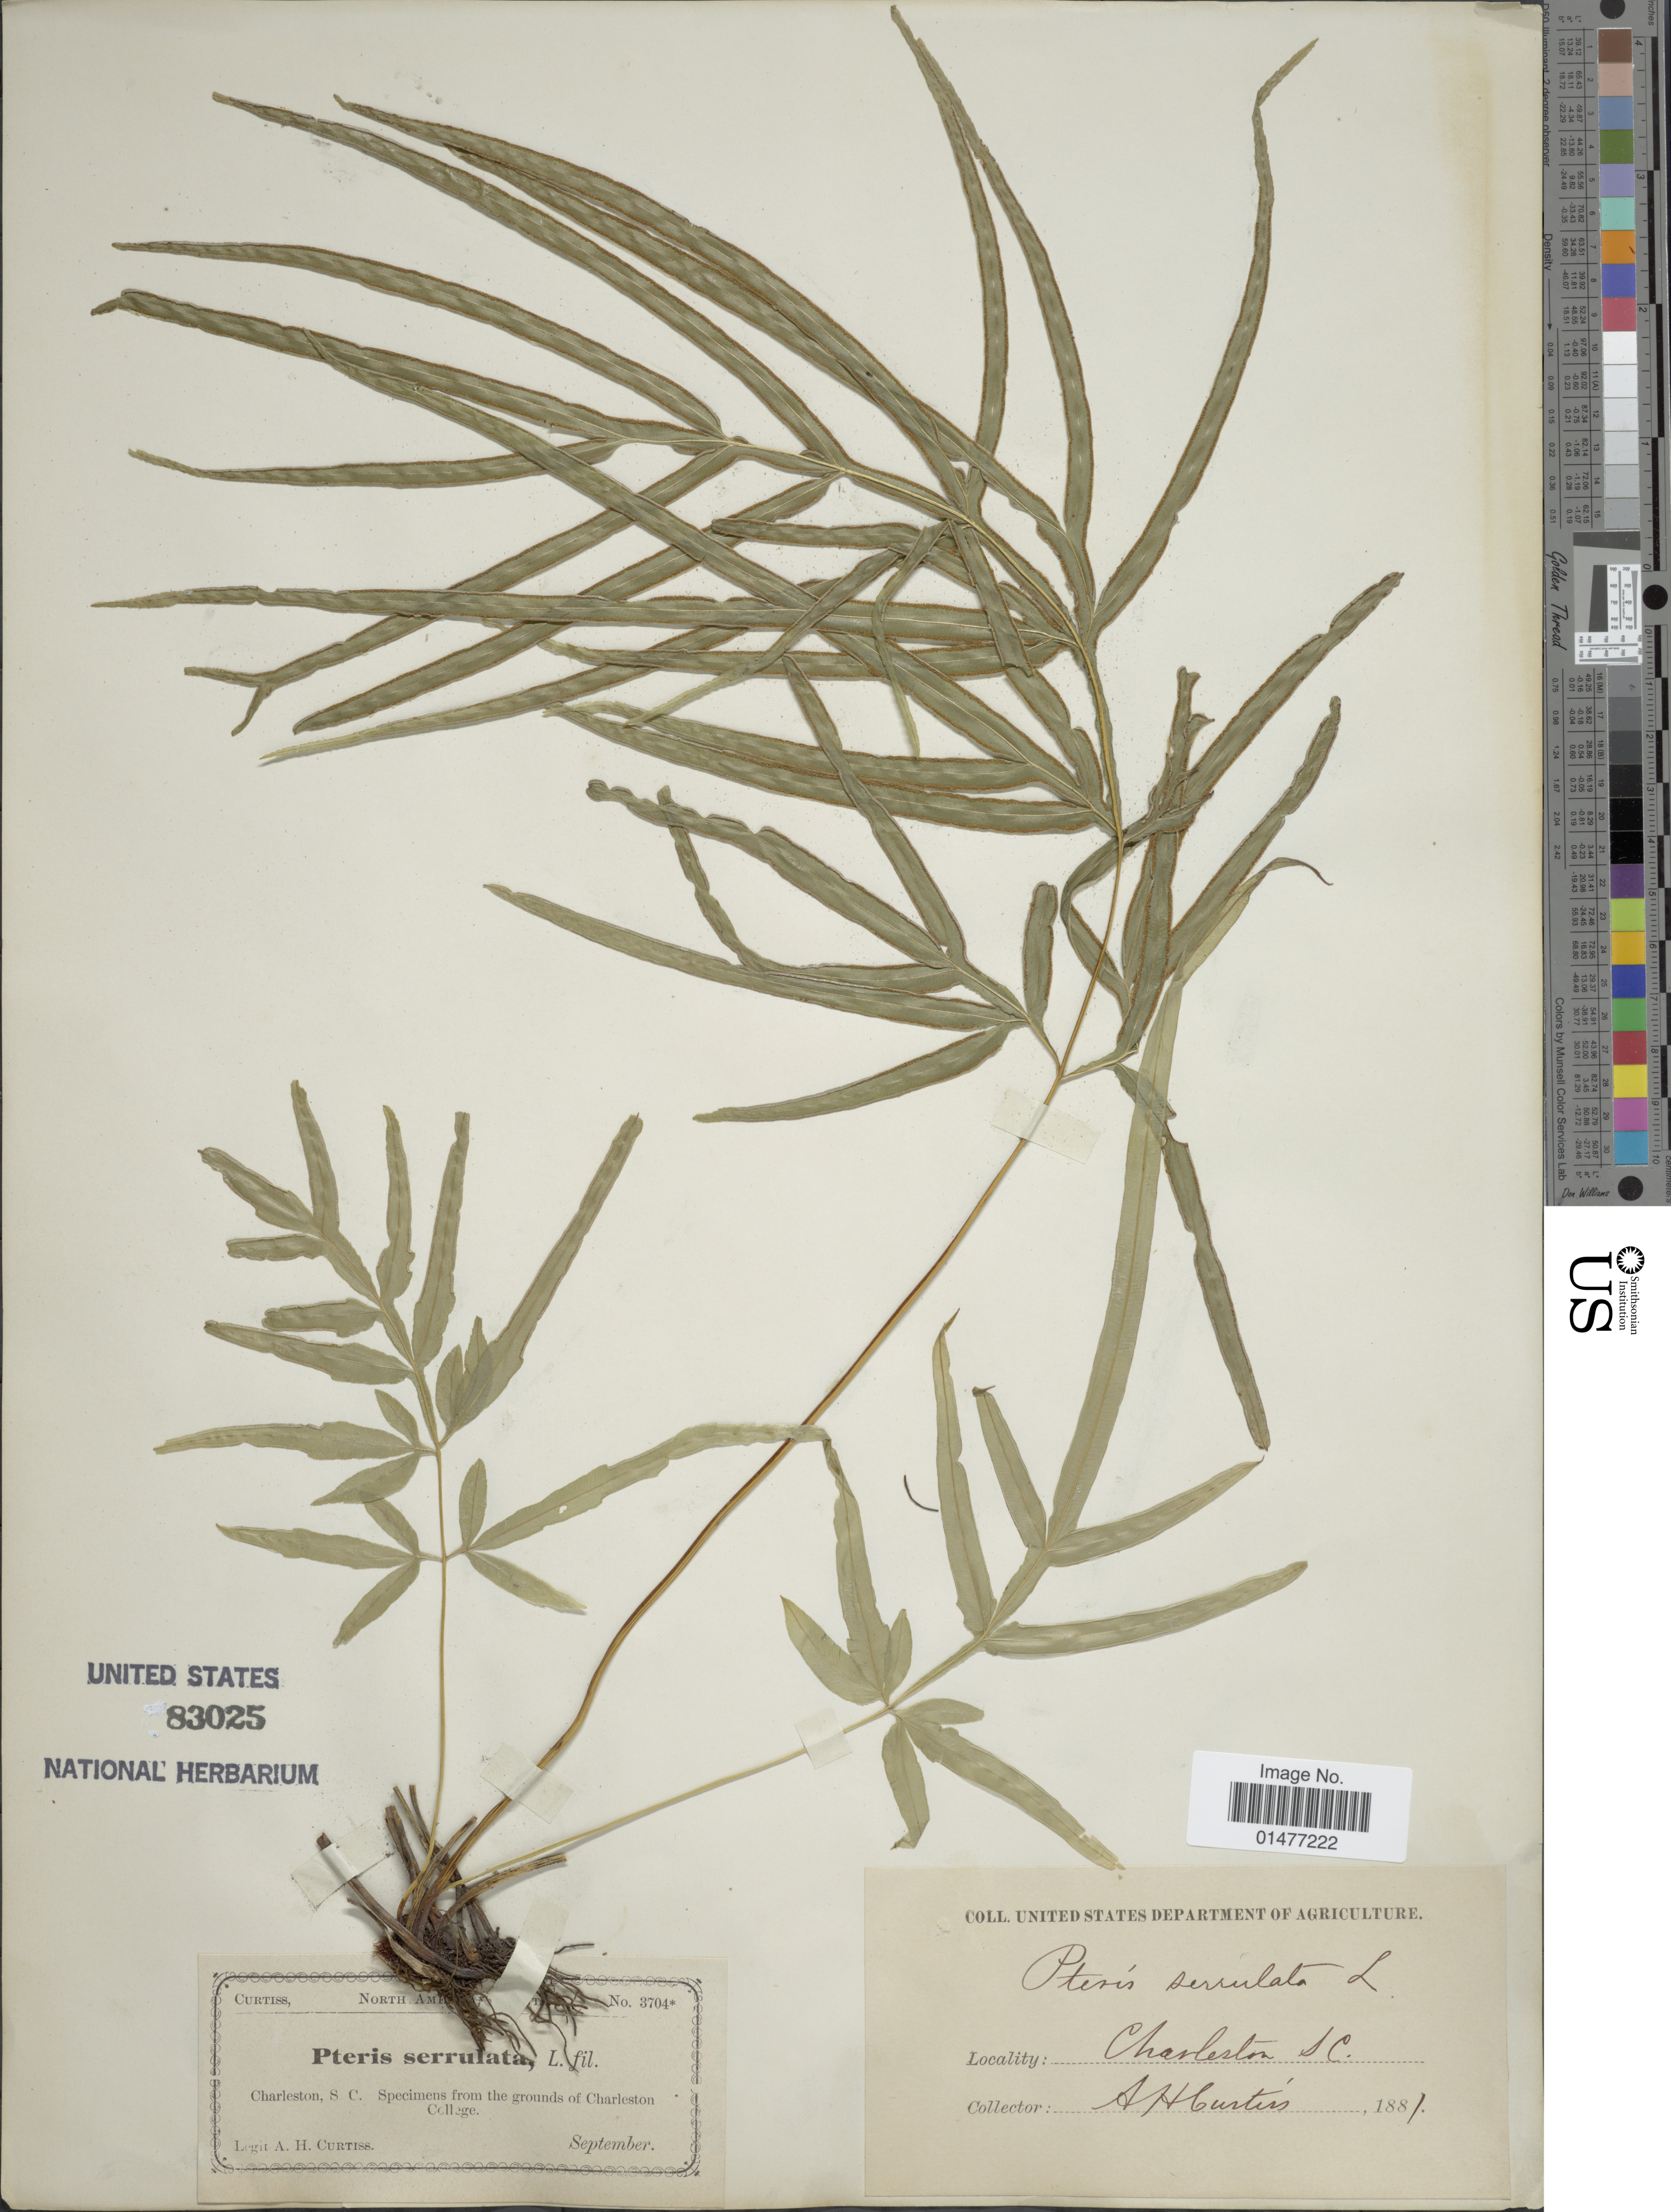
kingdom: Plantae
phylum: Tracheophyta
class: Polypodiopsida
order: Polypodiales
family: Pteridaceae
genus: Pteris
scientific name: Pteris multifida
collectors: A. H. Curtiss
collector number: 3704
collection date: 1881-09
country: United States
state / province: South Carolina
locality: Charleston Specimens from the grounds of Charleston College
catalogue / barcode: US 83025